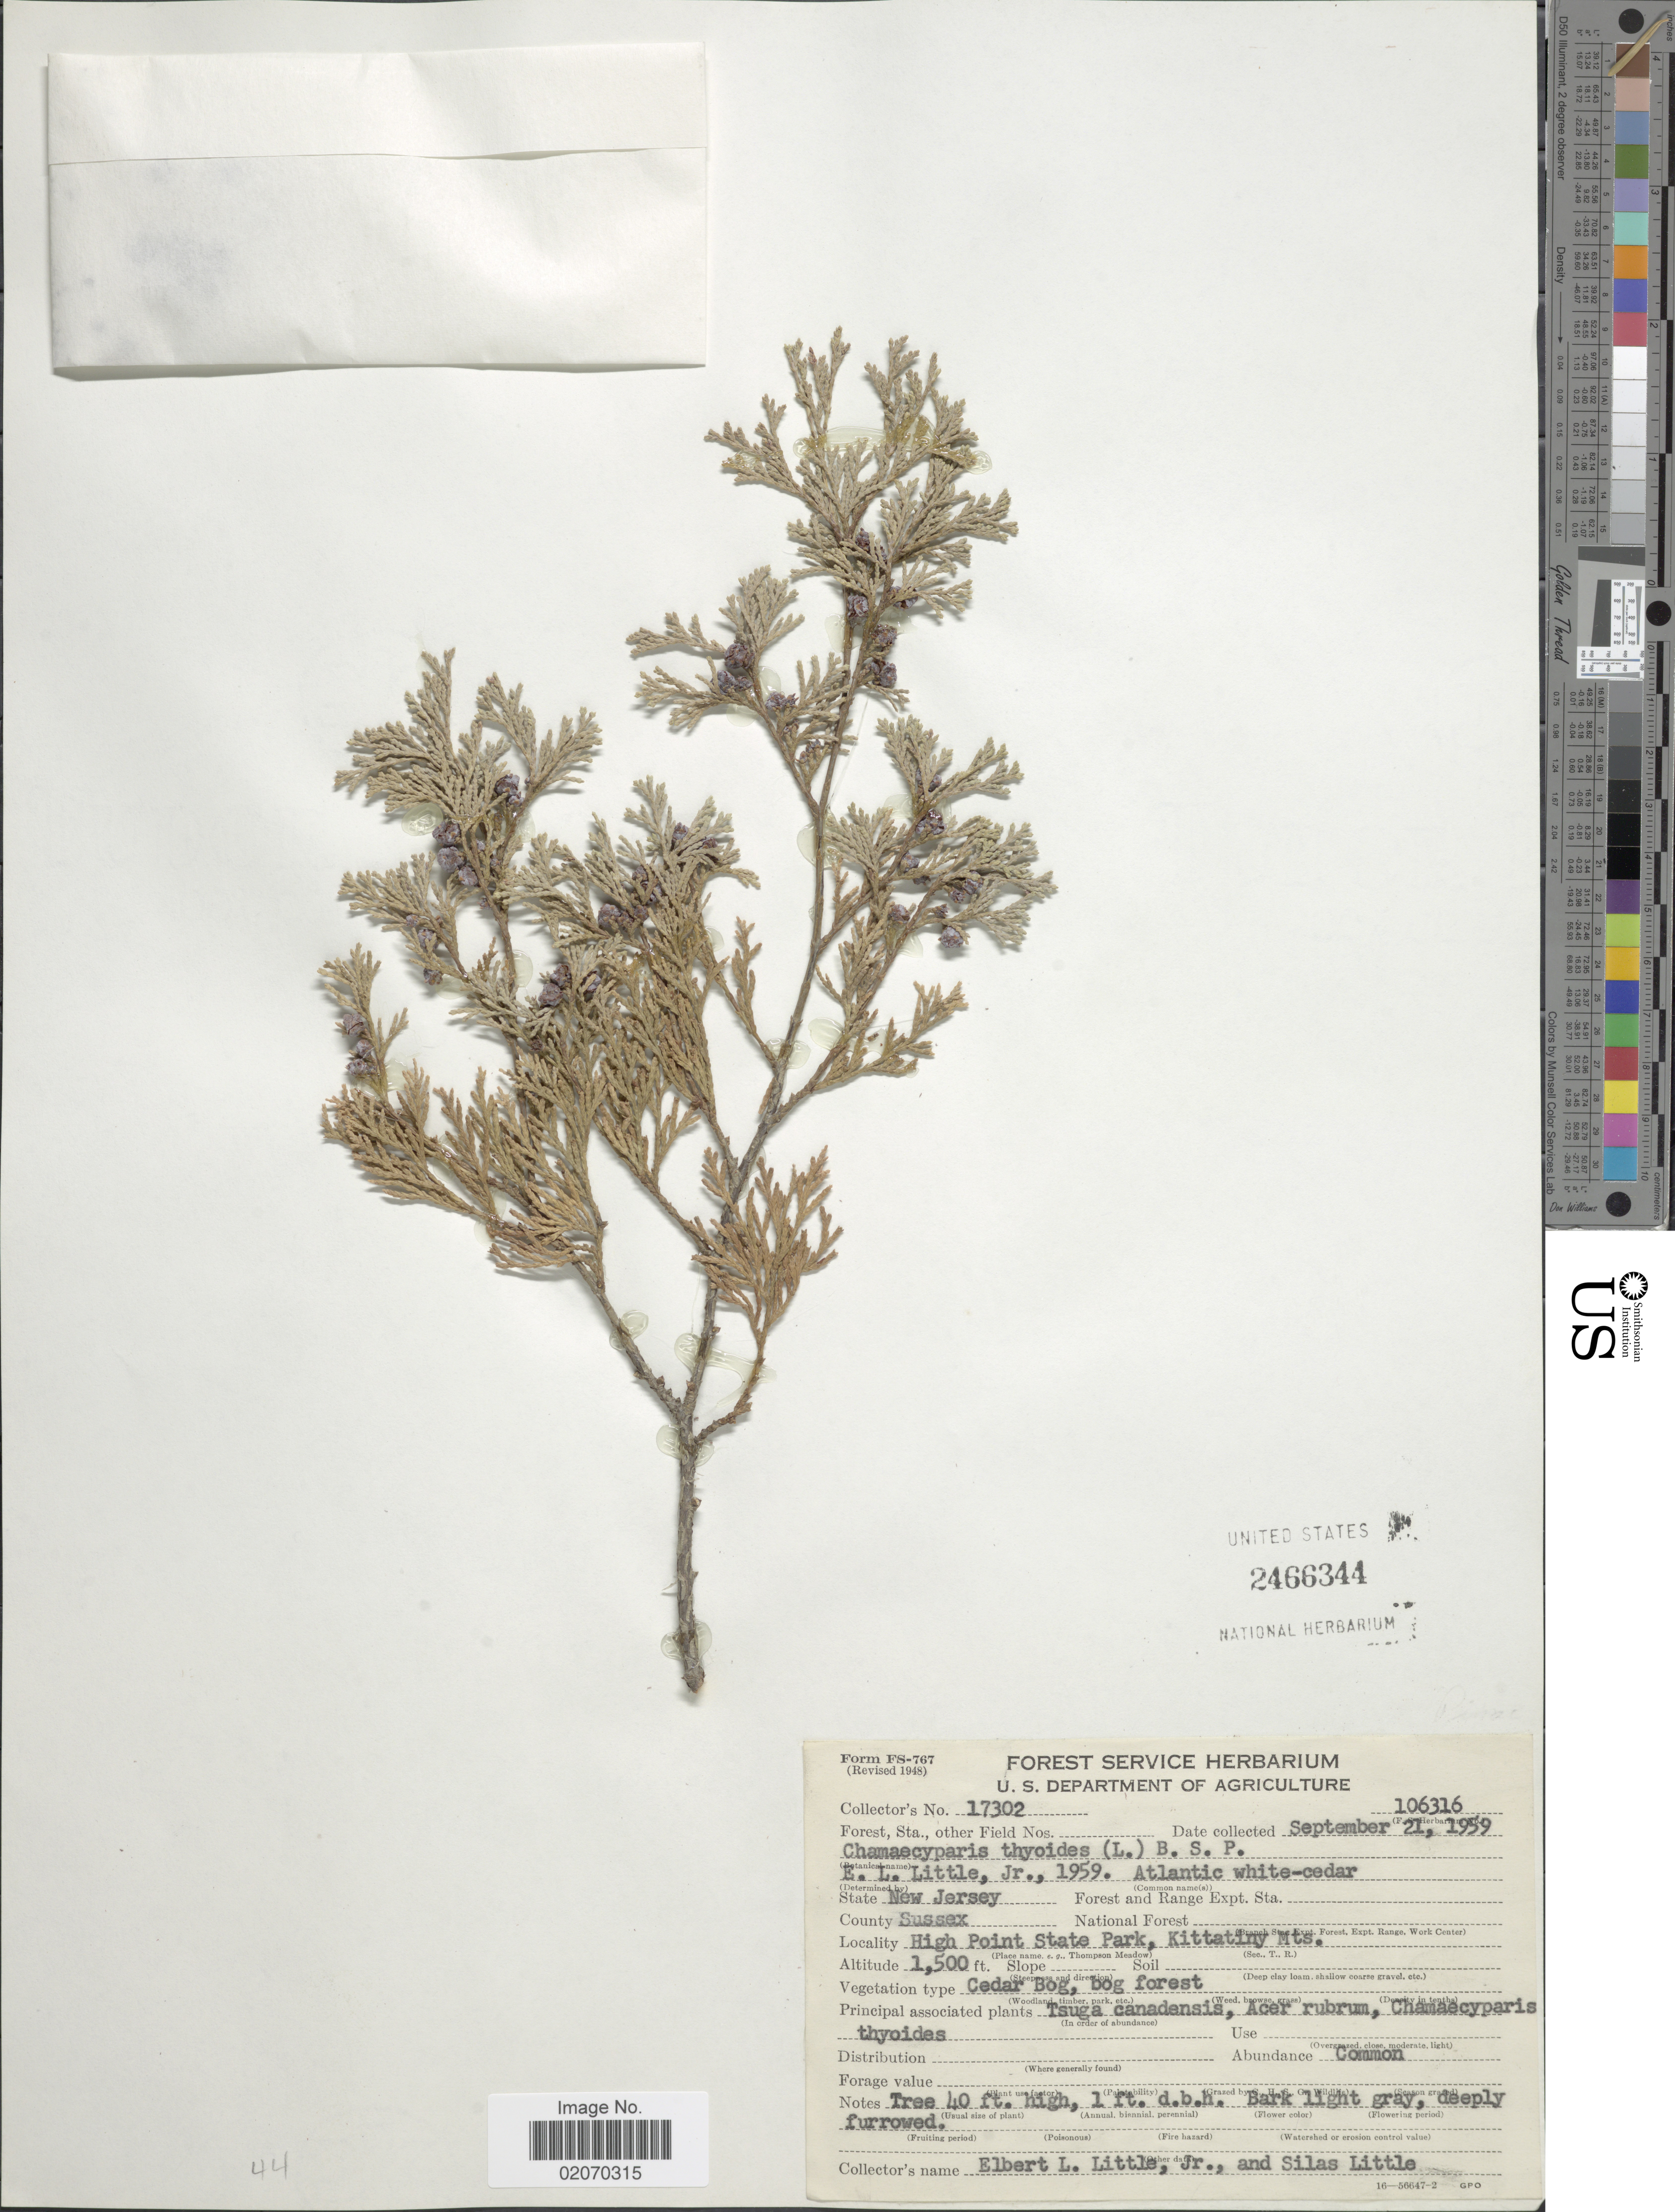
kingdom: Plantae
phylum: Tracheophyta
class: Pinopsida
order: Pinales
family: Cupressaceae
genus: Chamaecyparis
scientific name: Chamaecyparis thyoides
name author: (L.) Britton, Stearns & Poggenb.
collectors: E. L. Little & S. Little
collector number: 17302/106316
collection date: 1959-09-21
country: United States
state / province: New Jersey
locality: County Sussex. High Point State Park, Kittatiny Mts.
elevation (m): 457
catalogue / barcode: US 2466344